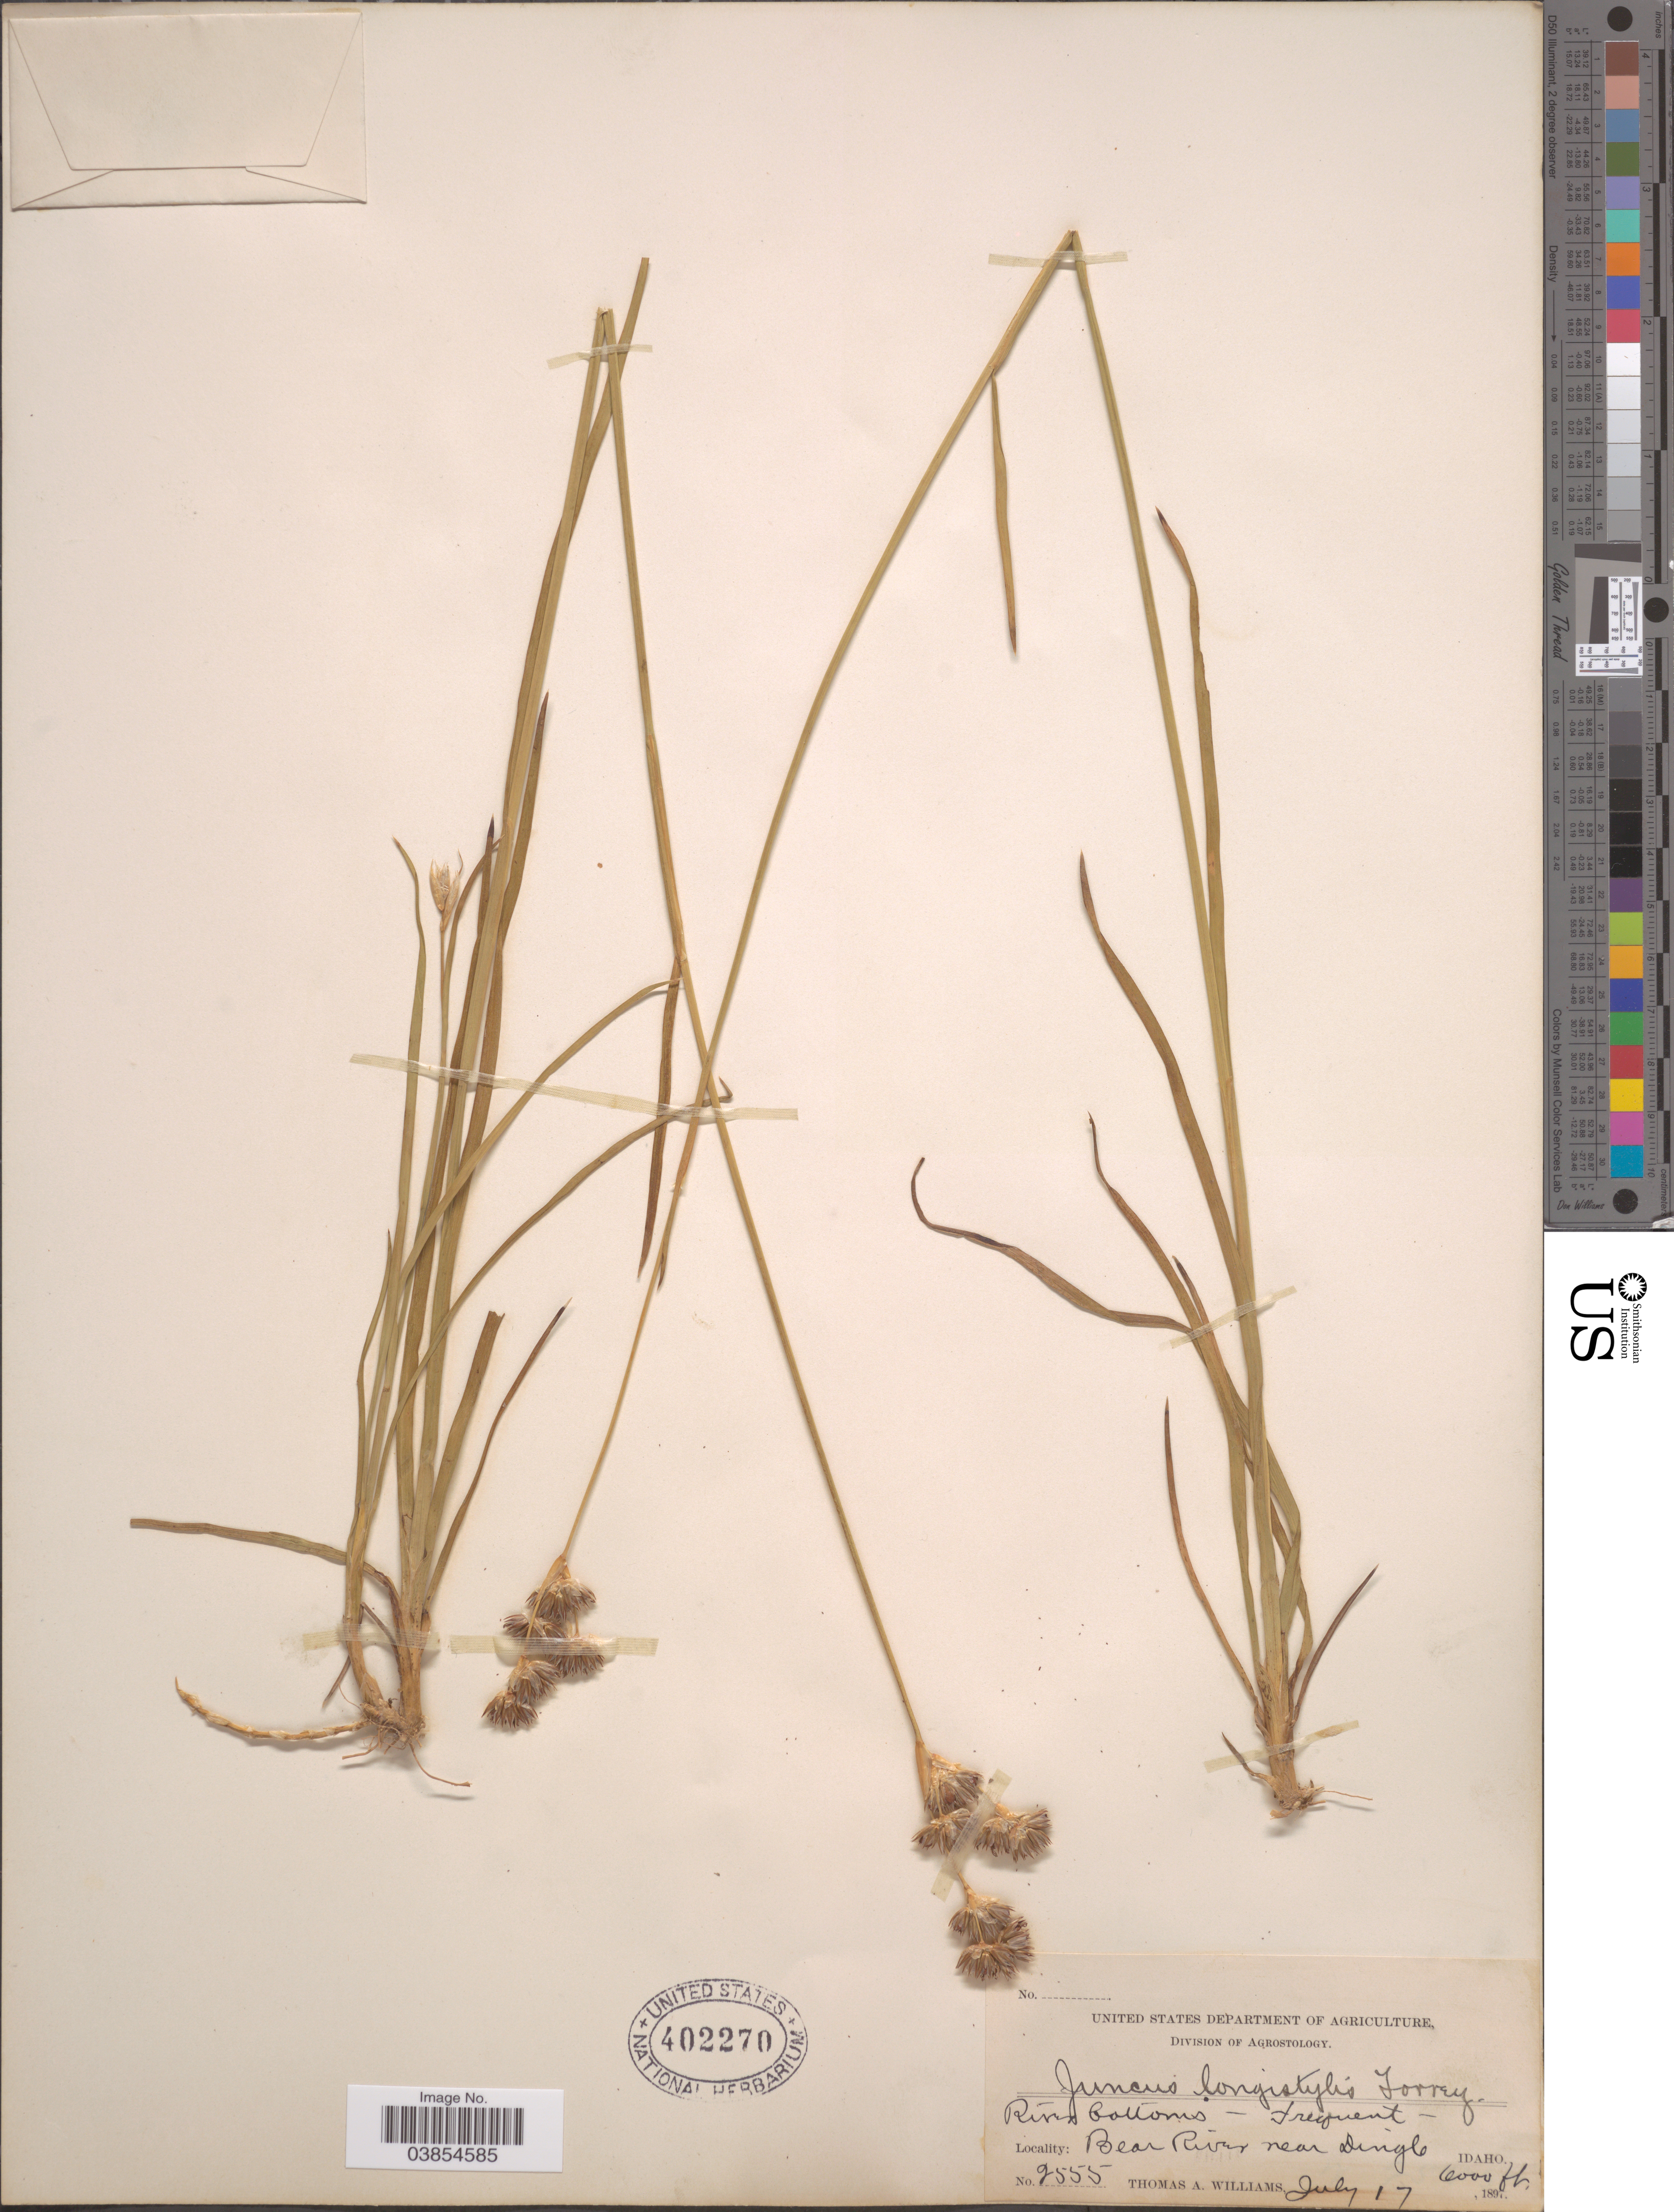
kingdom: Plantae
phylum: Tracheophyta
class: Liliopsida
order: Poales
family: Juncaceae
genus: Juncus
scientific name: Juncus longistylis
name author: Torr.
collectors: T. A. Williams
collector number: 2555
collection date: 1897-07-17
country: United States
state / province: Idaho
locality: Bear River near Dingle.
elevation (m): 1829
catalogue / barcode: US 402270